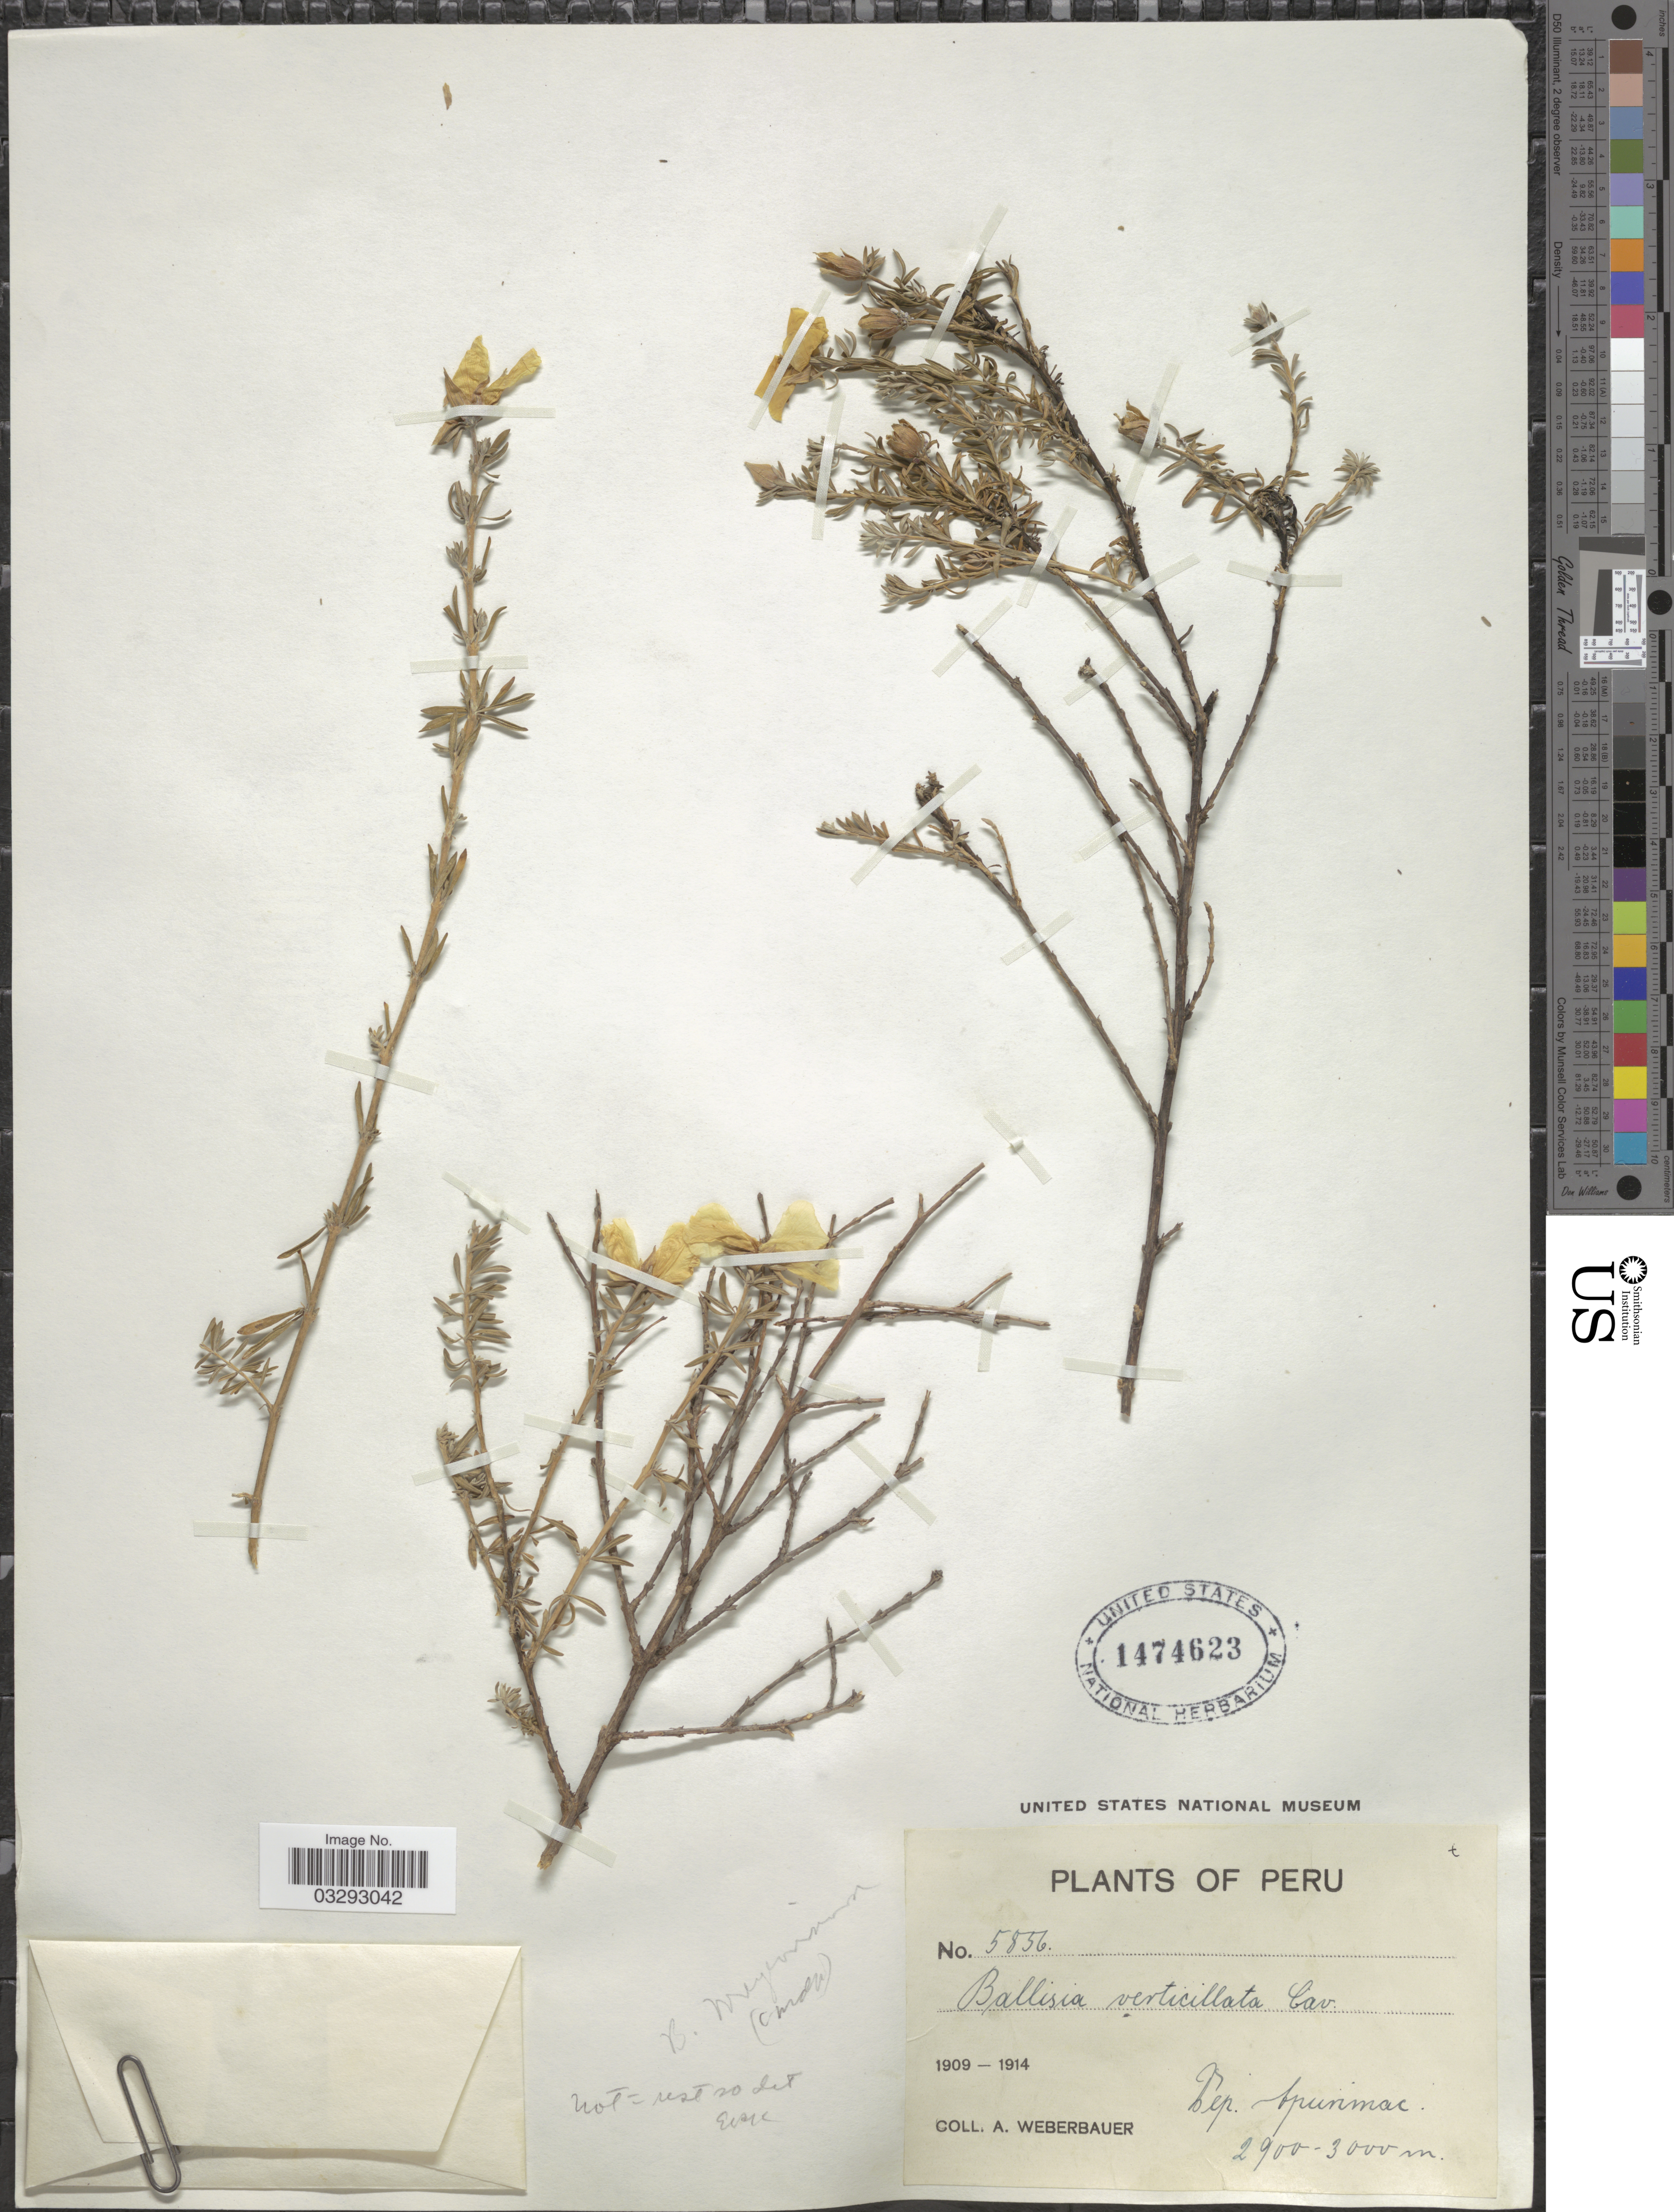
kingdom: Plantae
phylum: Tracheophyta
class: Magnoliopsida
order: Geraniales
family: Vivianiaceae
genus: Balbisia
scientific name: Balbisia meyeniana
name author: Klotzsch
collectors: A. Weberbauer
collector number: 5856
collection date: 1909/1914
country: Peru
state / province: Apurímac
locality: Dep. Apurimac.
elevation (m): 2900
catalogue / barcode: US 1474623